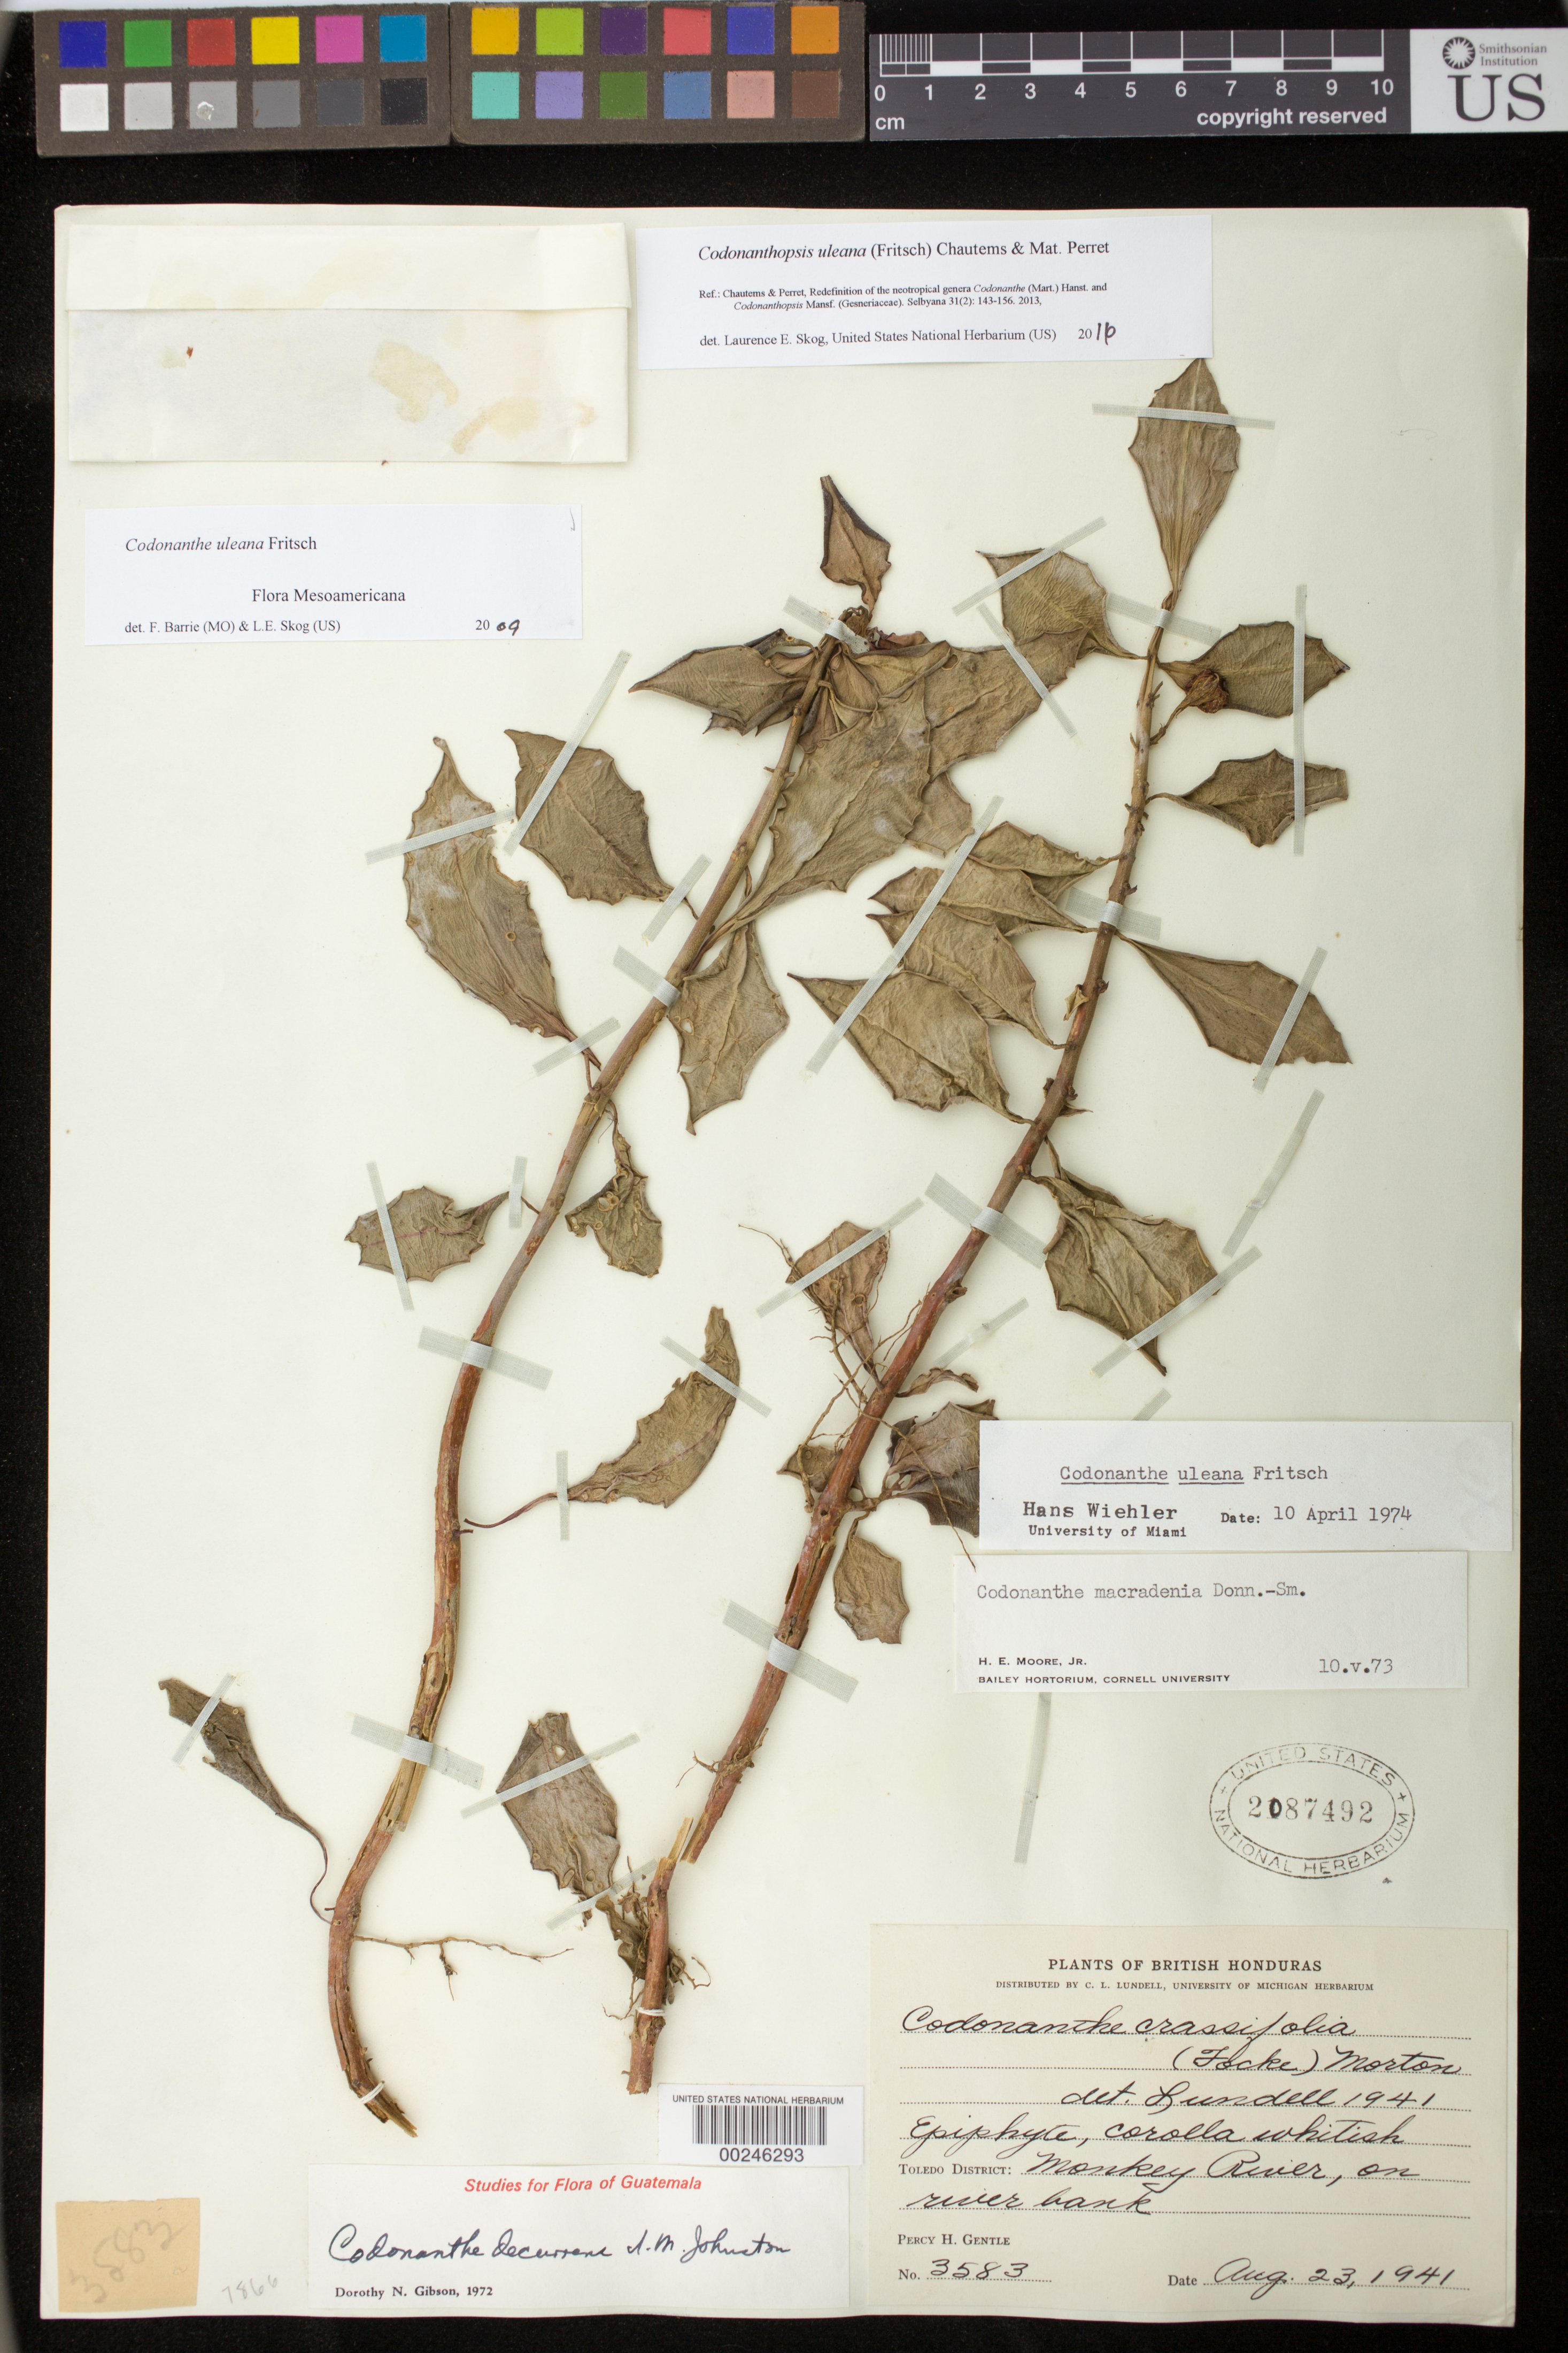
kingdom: Plantae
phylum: Tracheophyta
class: Magnoliopsida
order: Lamiales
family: Gesneriaceae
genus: Codonanthopsis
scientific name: Codonanthopsis uleana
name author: (Fritsch) Chautems & Mat.Perret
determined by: Skog, Laurence E.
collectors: P. H. Gentle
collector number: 3583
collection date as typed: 23 Aug 1941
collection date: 1941-08-23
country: Belize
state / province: Toledo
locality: Monkey River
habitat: On river bank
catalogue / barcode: US 2087492